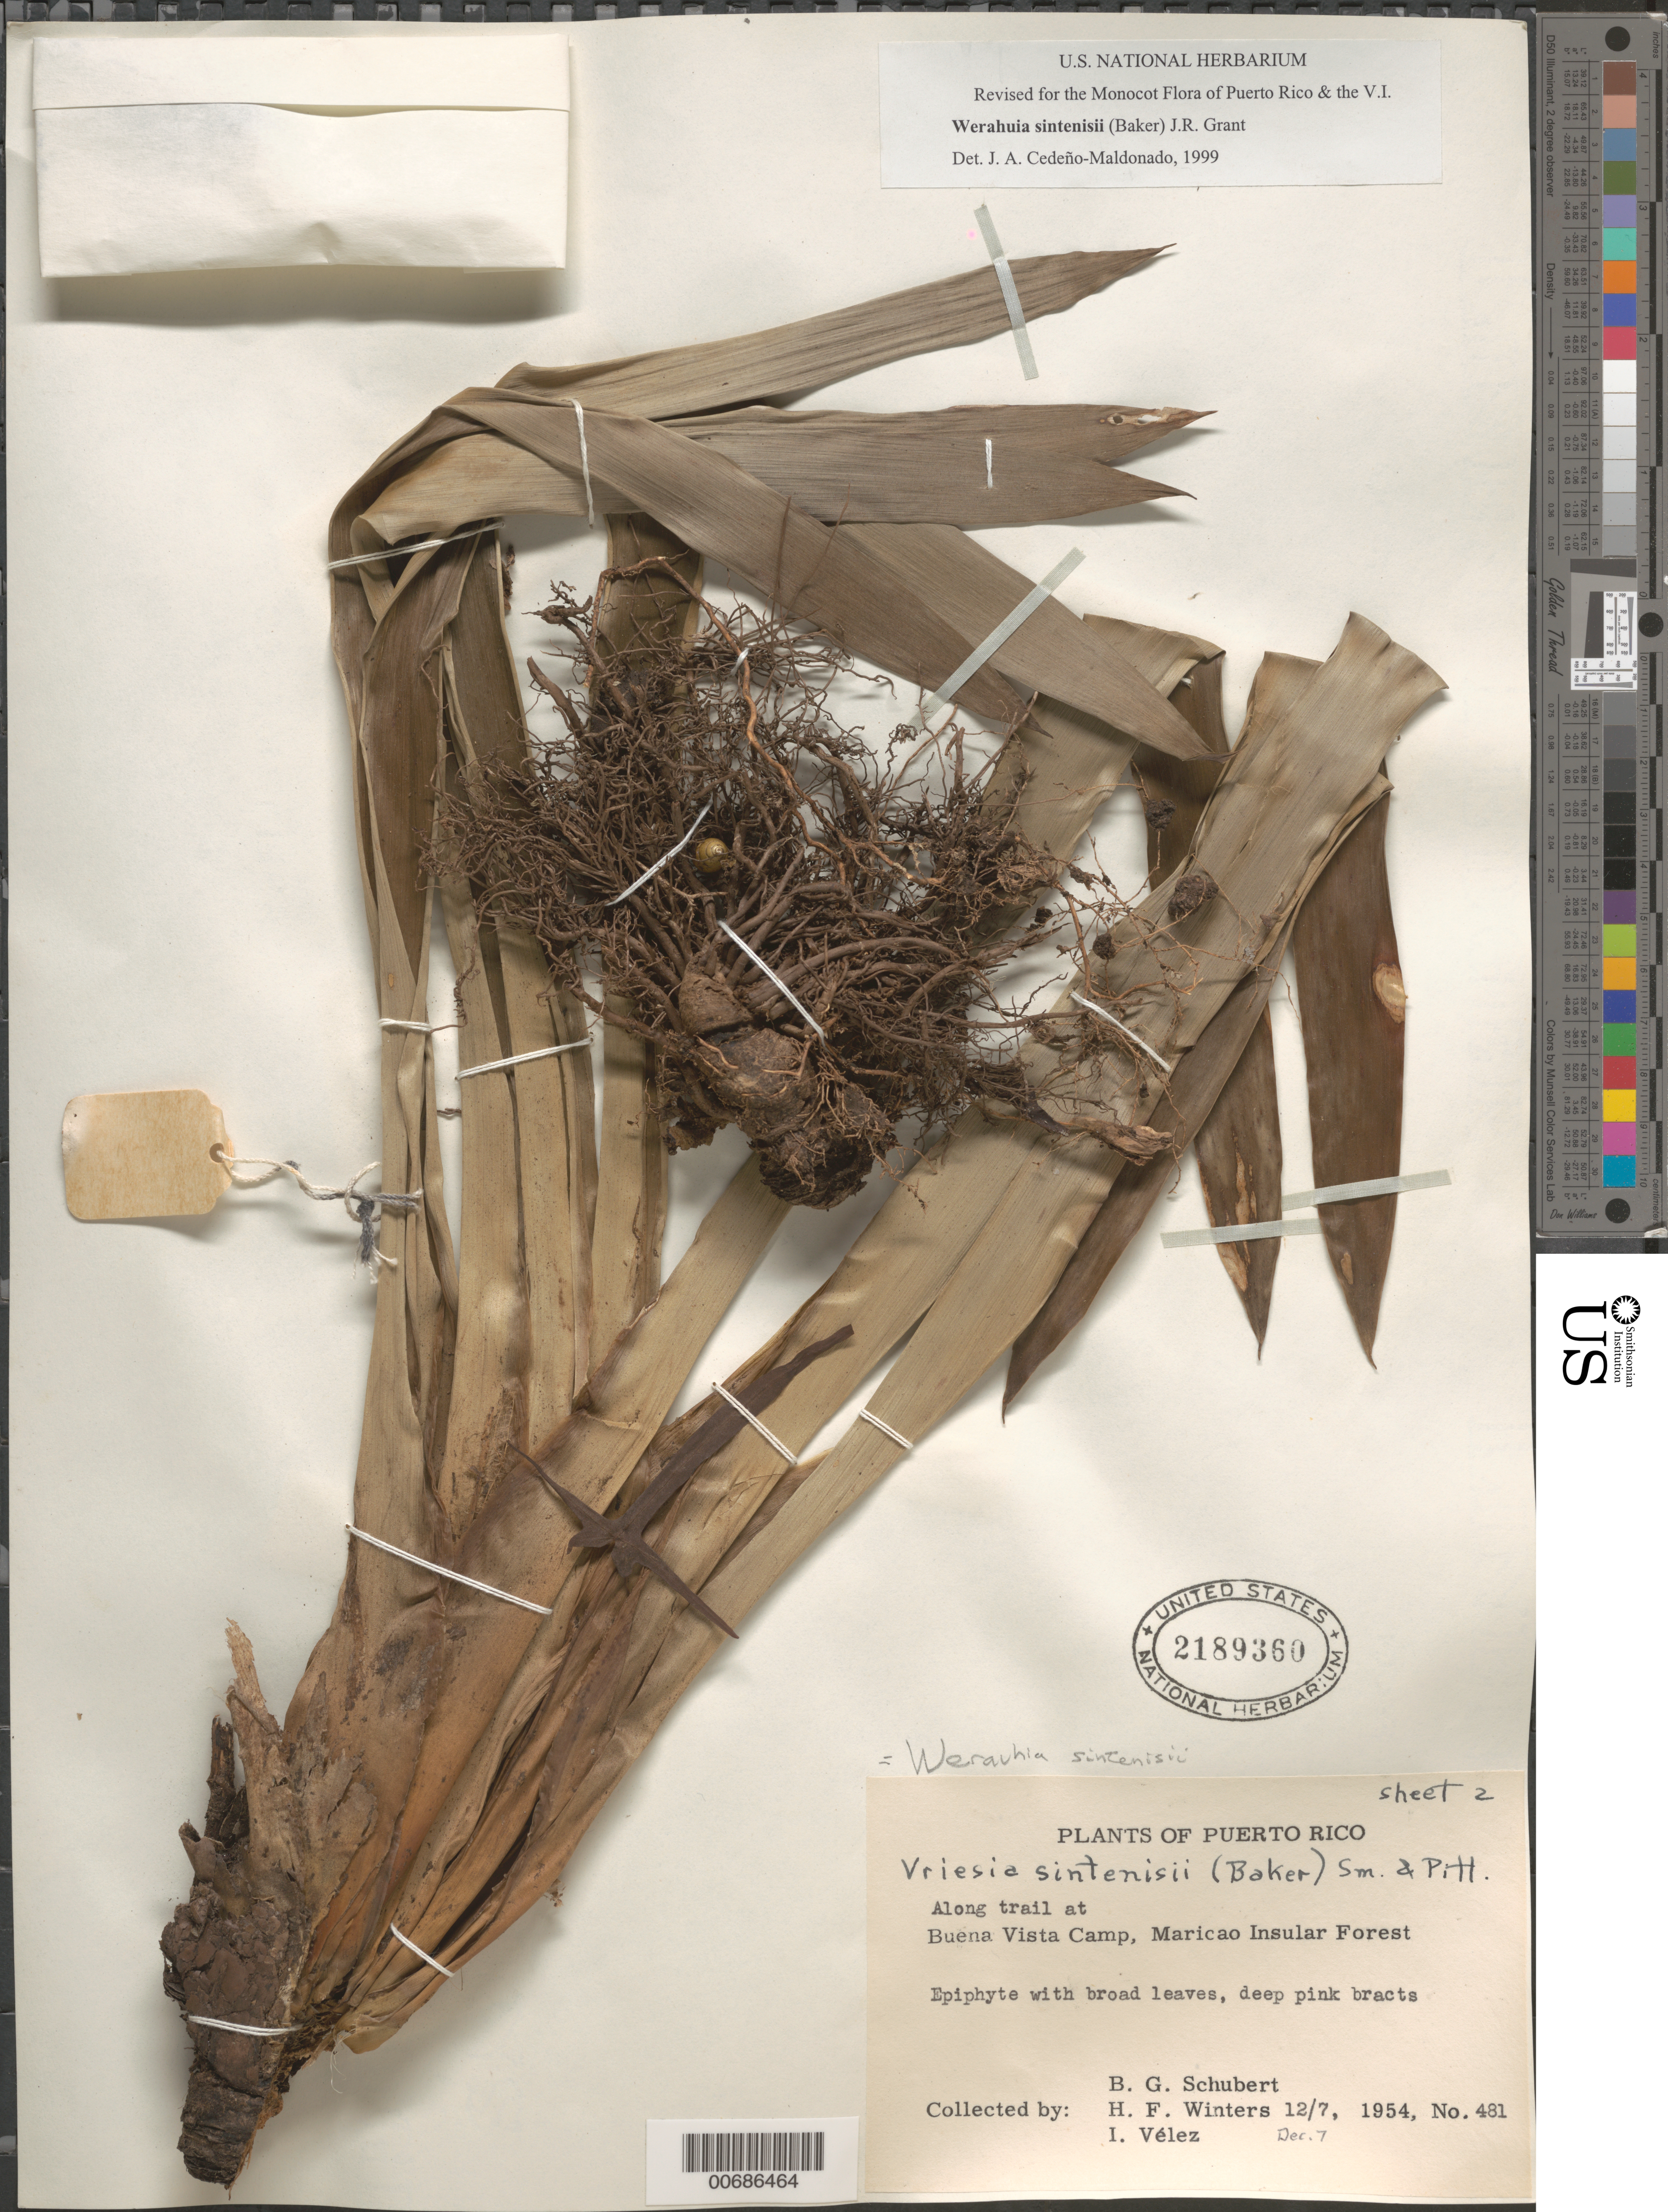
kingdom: Plantae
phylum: Tracheophyta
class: Liliopsida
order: Poales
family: Bromeliaceae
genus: Werauhia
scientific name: Werauhia sintenisii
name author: (Baker) J.R. Grant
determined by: Cedeño-Maldonado, J. A.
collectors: B. Schubert, H. Winters & I. Velez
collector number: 481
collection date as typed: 07 Dec 1954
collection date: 1954-12-07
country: Puerto Rico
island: Greater Antilles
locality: Buena Vista Camp, Maricao Insular Forest; along trail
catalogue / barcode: US 2189360